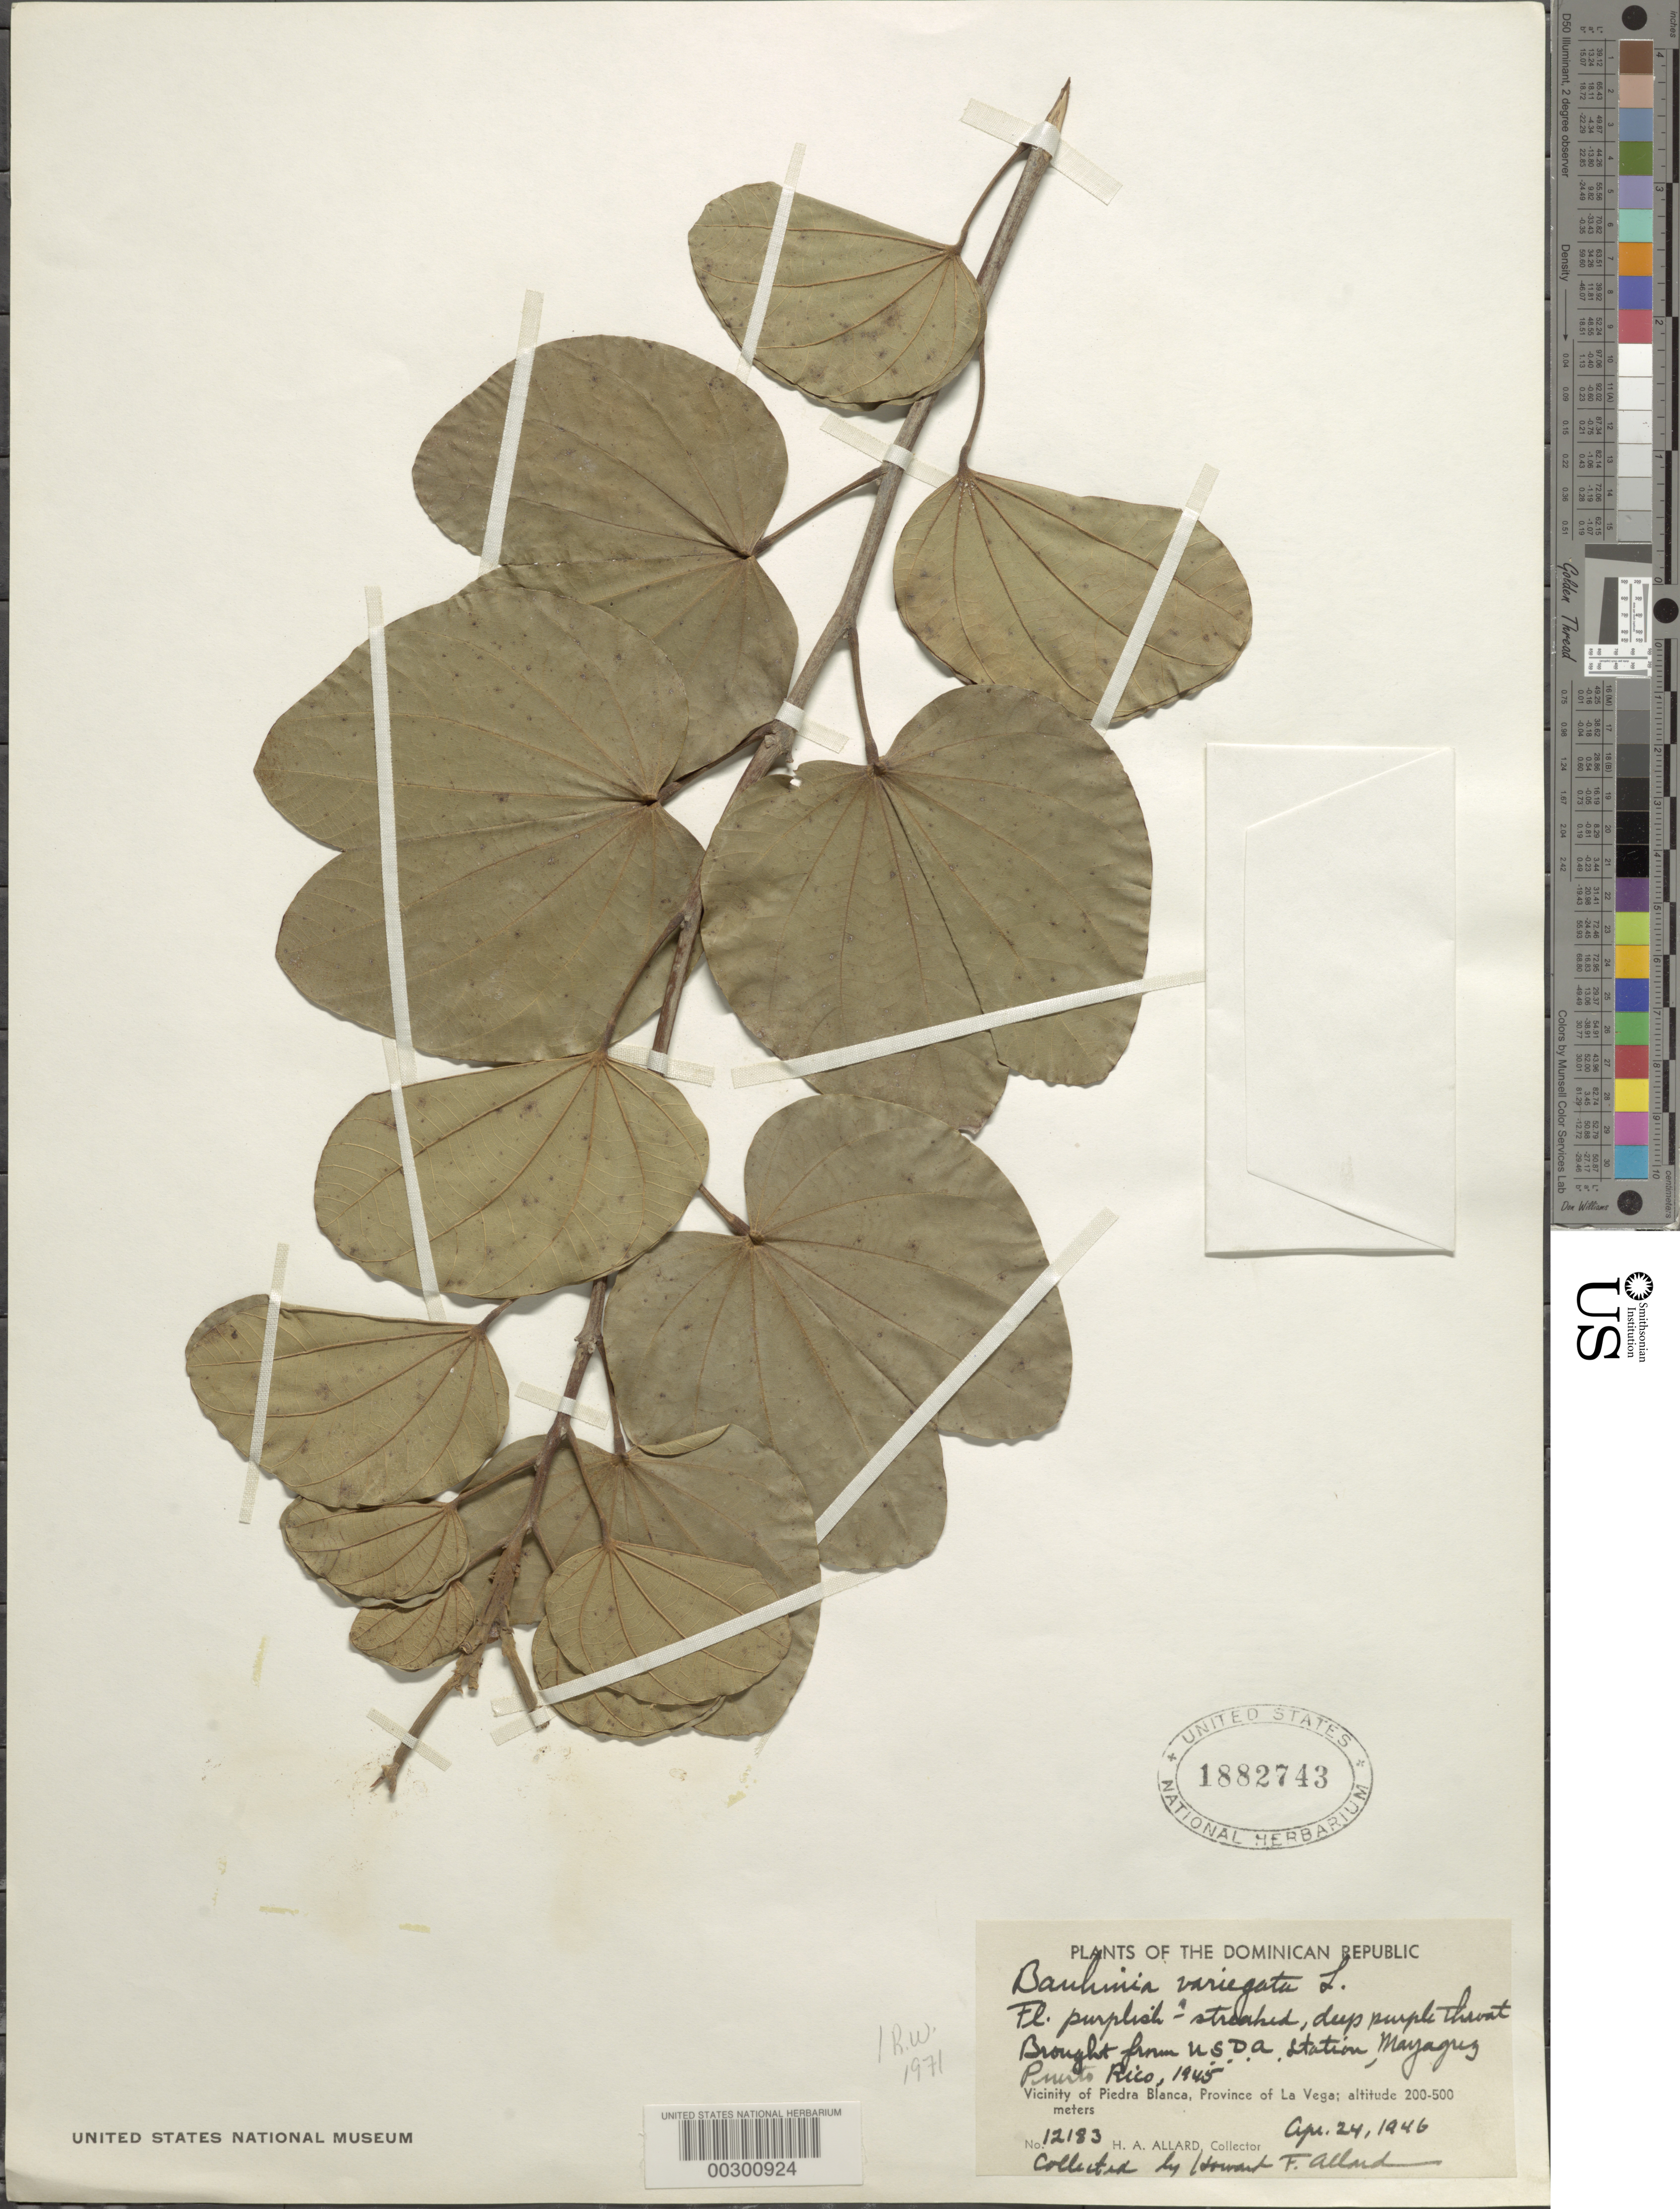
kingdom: Plantae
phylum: Tracheophyta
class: Magnoliopsida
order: Fabales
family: Fabaceae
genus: Bauhinia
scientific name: Bauhinia variegata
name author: L.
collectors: H. A. Allard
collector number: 12183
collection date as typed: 24 Apr 1946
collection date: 1946-04-24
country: Dominican Republic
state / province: La Vega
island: Hispaniola Island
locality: Vicinity of piedra blanca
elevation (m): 200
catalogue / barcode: US 1882743